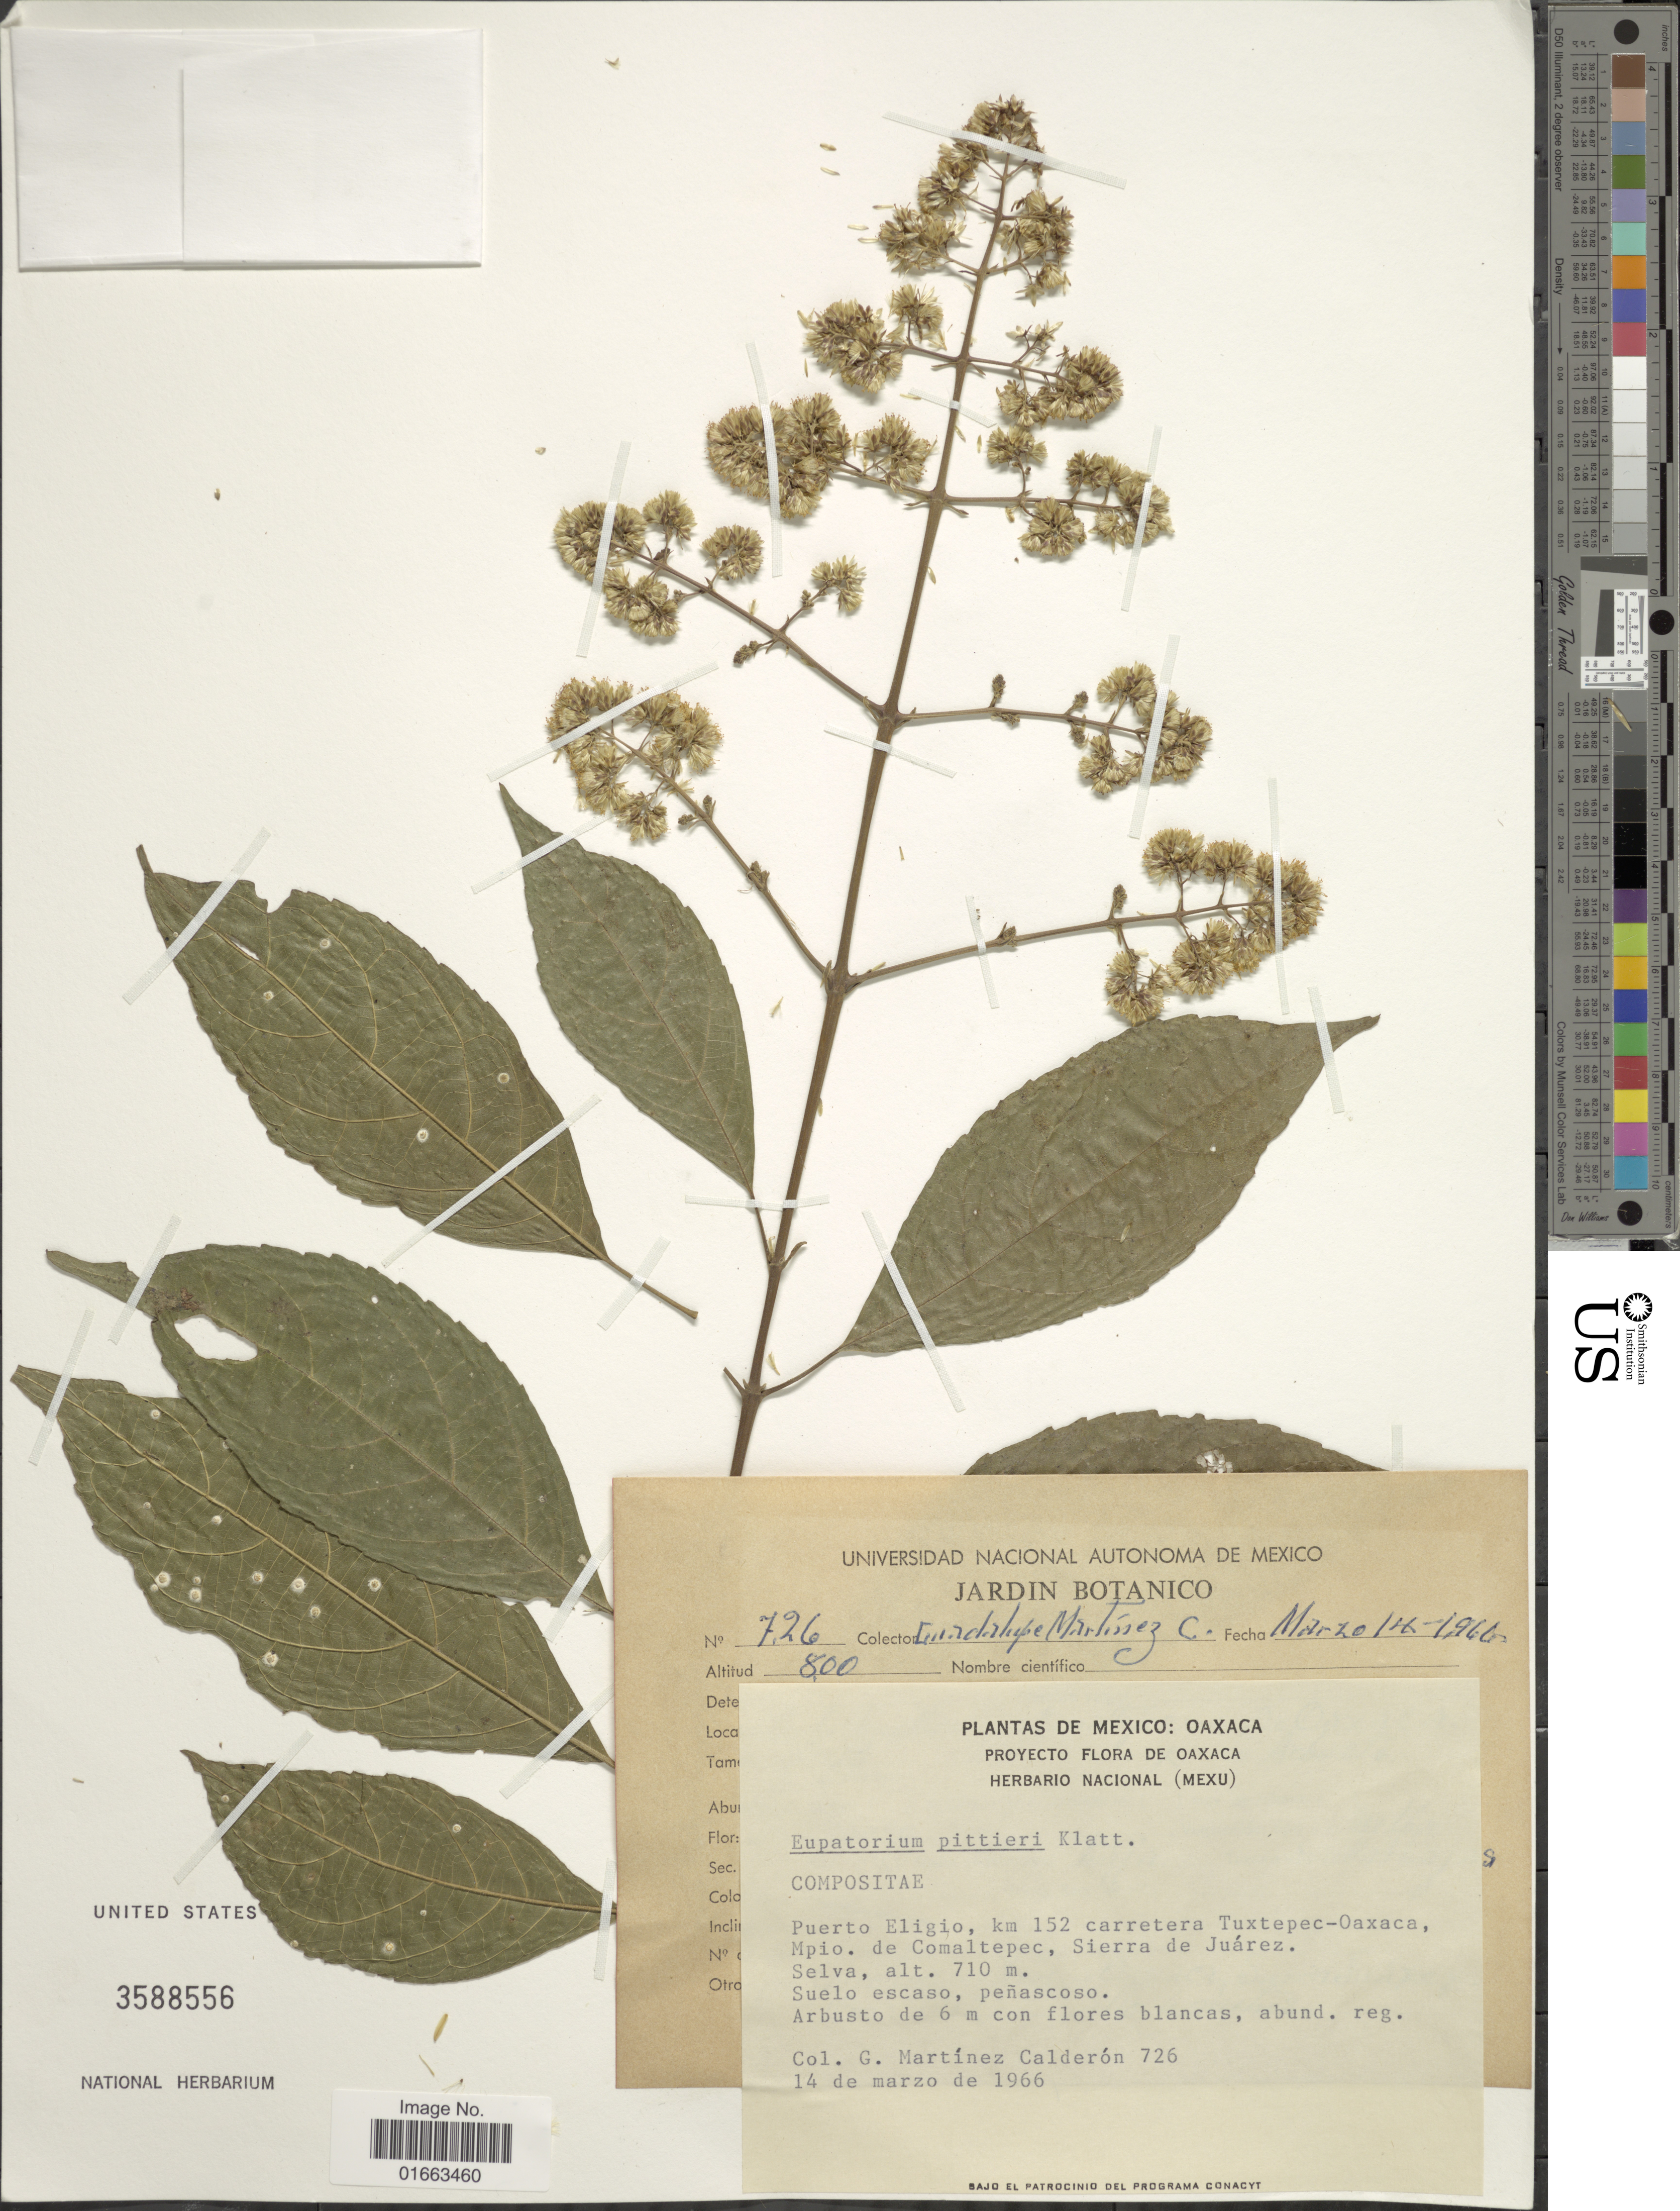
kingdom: Plantae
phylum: Tracheophyta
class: Magnoliopsida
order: Asterales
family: Asteraceae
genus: Koanophyllon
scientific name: Koanophyllon galeottii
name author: (B.L. Rob.) R.M. King & H. Rob.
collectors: G. Martínez Calderón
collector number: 726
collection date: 1966-03-14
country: Mexico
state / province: Oaxaca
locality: Puerto Eligio, km 152 carretera Tuxtepec- Oaxaca, Mpio. de Comaltepec, Sierra de Juárez, suelo escaso, peñascoso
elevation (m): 710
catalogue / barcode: US 3588556